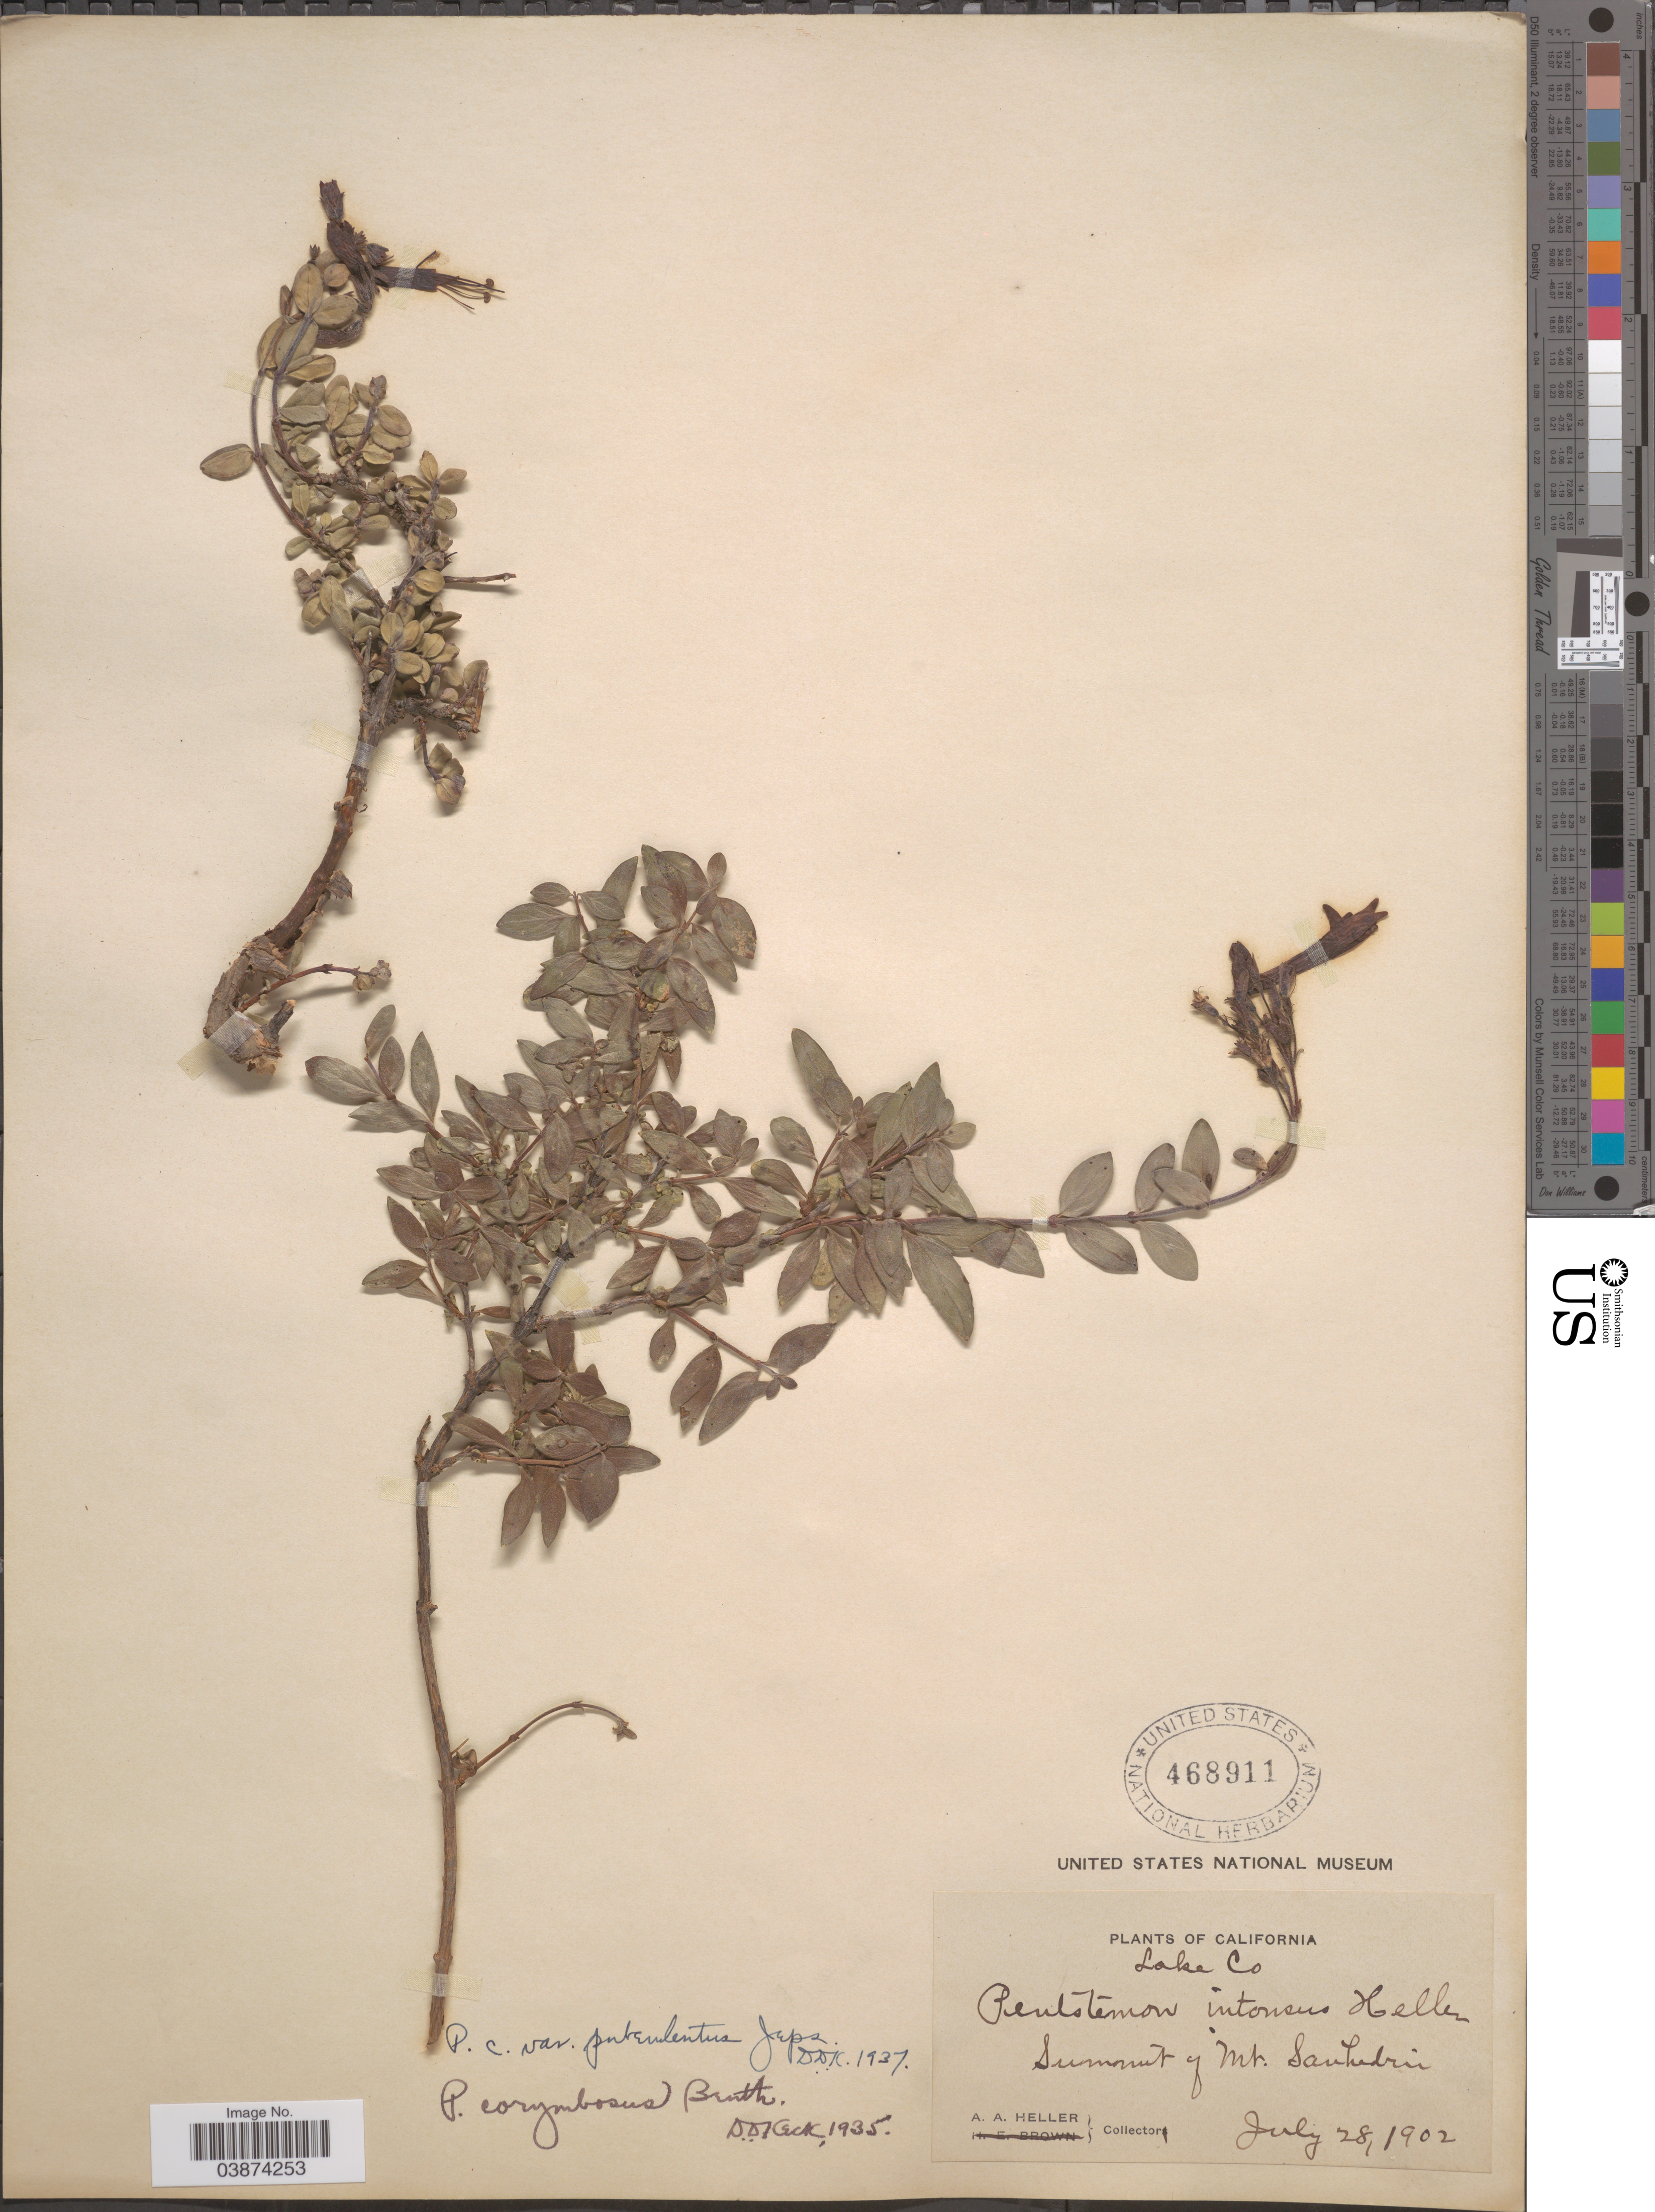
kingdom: Plantae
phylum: Tracheophyta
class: Magnoliopsida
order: Lamiales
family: Plantaginaceae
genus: Penstemon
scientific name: Penstemon corymbosus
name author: Benth.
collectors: A. A. Heller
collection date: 1902-07-28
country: United States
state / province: California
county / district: Lake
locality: Lake Co. Summit of Mt. Sanhedrin.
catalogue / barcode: US 468911